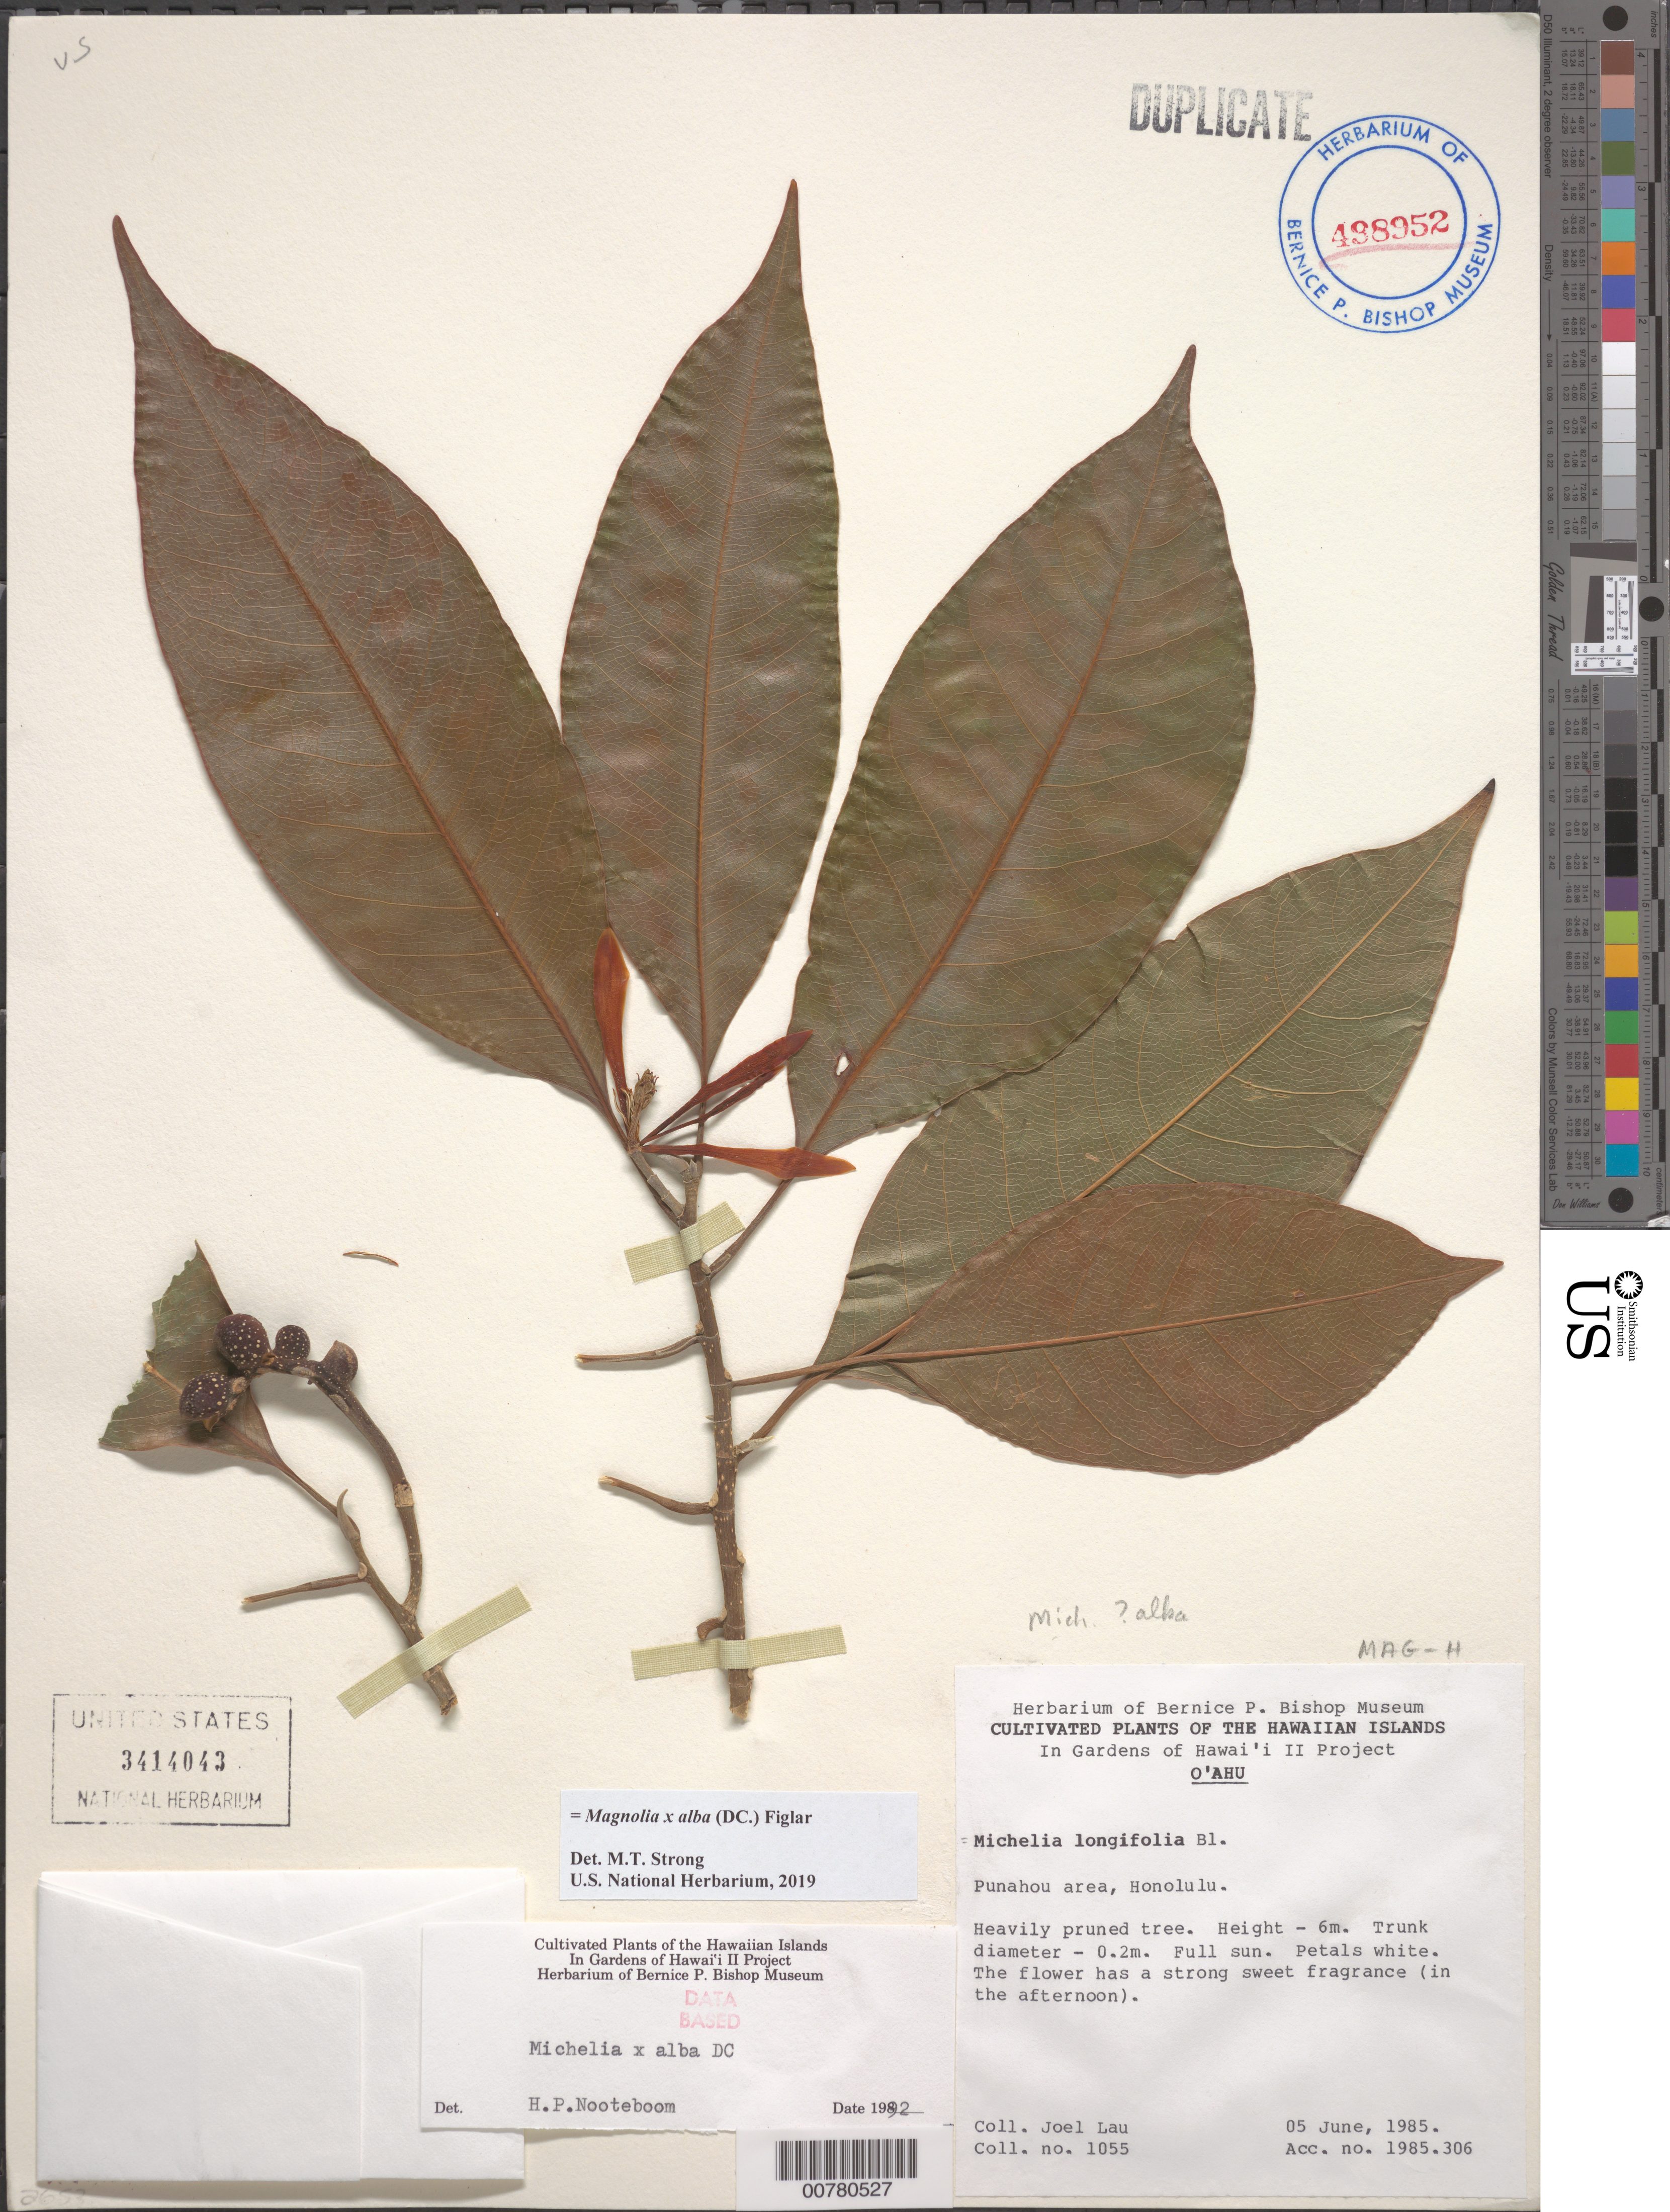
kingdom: Plantae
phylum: Tracheophyta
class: Magnoliopsida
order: Magnoliales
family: Magnoliaceae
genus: Magnolia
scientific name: Magnolia x alba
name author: (DC.) Figlar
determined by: Strong, Mark T., (BOT), Smithsonian Institution - National Museum of Natural History (UNITED STATES)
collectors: J. Lau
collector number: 1055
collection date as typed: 5 Jun 1985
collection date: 1985-06-05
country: United States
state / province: Hawaii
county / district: Honolulu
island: Oahu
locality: Punahou area, Honolulu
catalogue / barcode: US 3414043